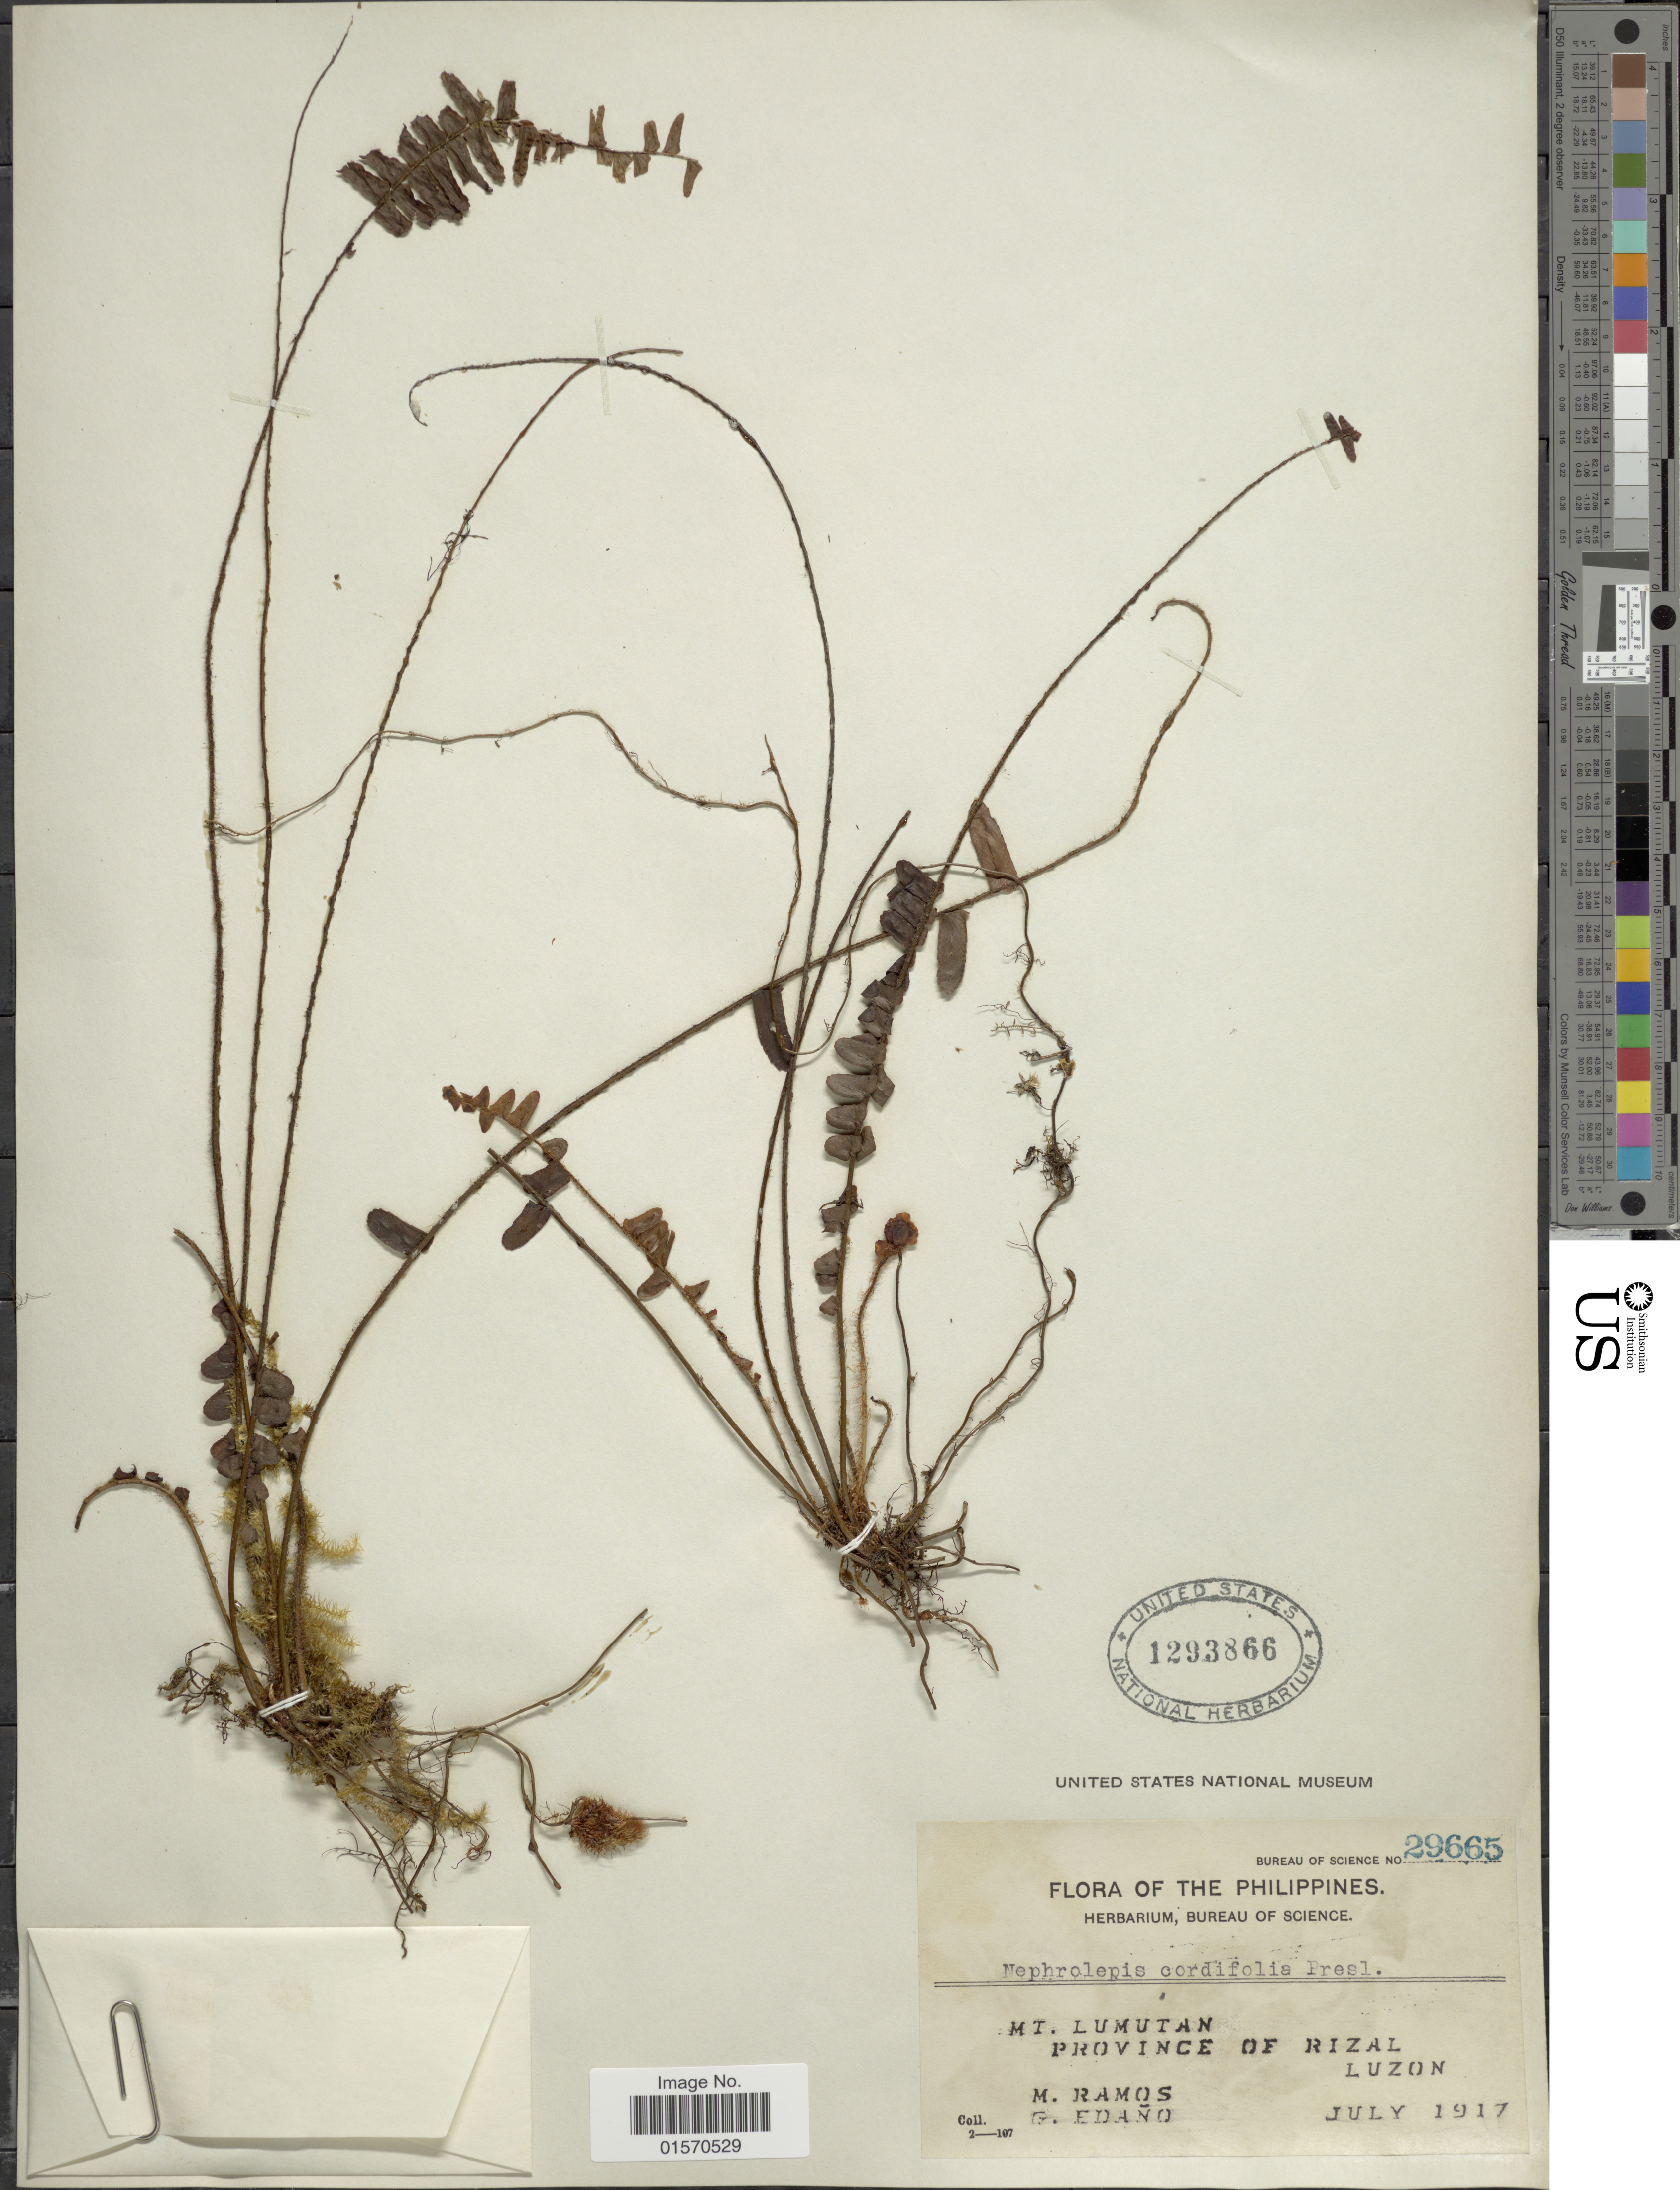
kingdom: Plantae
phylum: Tracheophyta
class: Polypodiopsida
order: Polypodiales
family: Nephrolepidaceae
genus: Nephrolepis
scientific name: Nephrolepis cordifolia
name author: (L.) C. Presl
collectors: M. Ramos & G. Edaño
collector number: Bureau of Science 29665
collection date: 1917-07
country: Philippines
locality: Mt. Lumutan. Province of Rizal. Luzon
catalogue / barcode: US 1293866